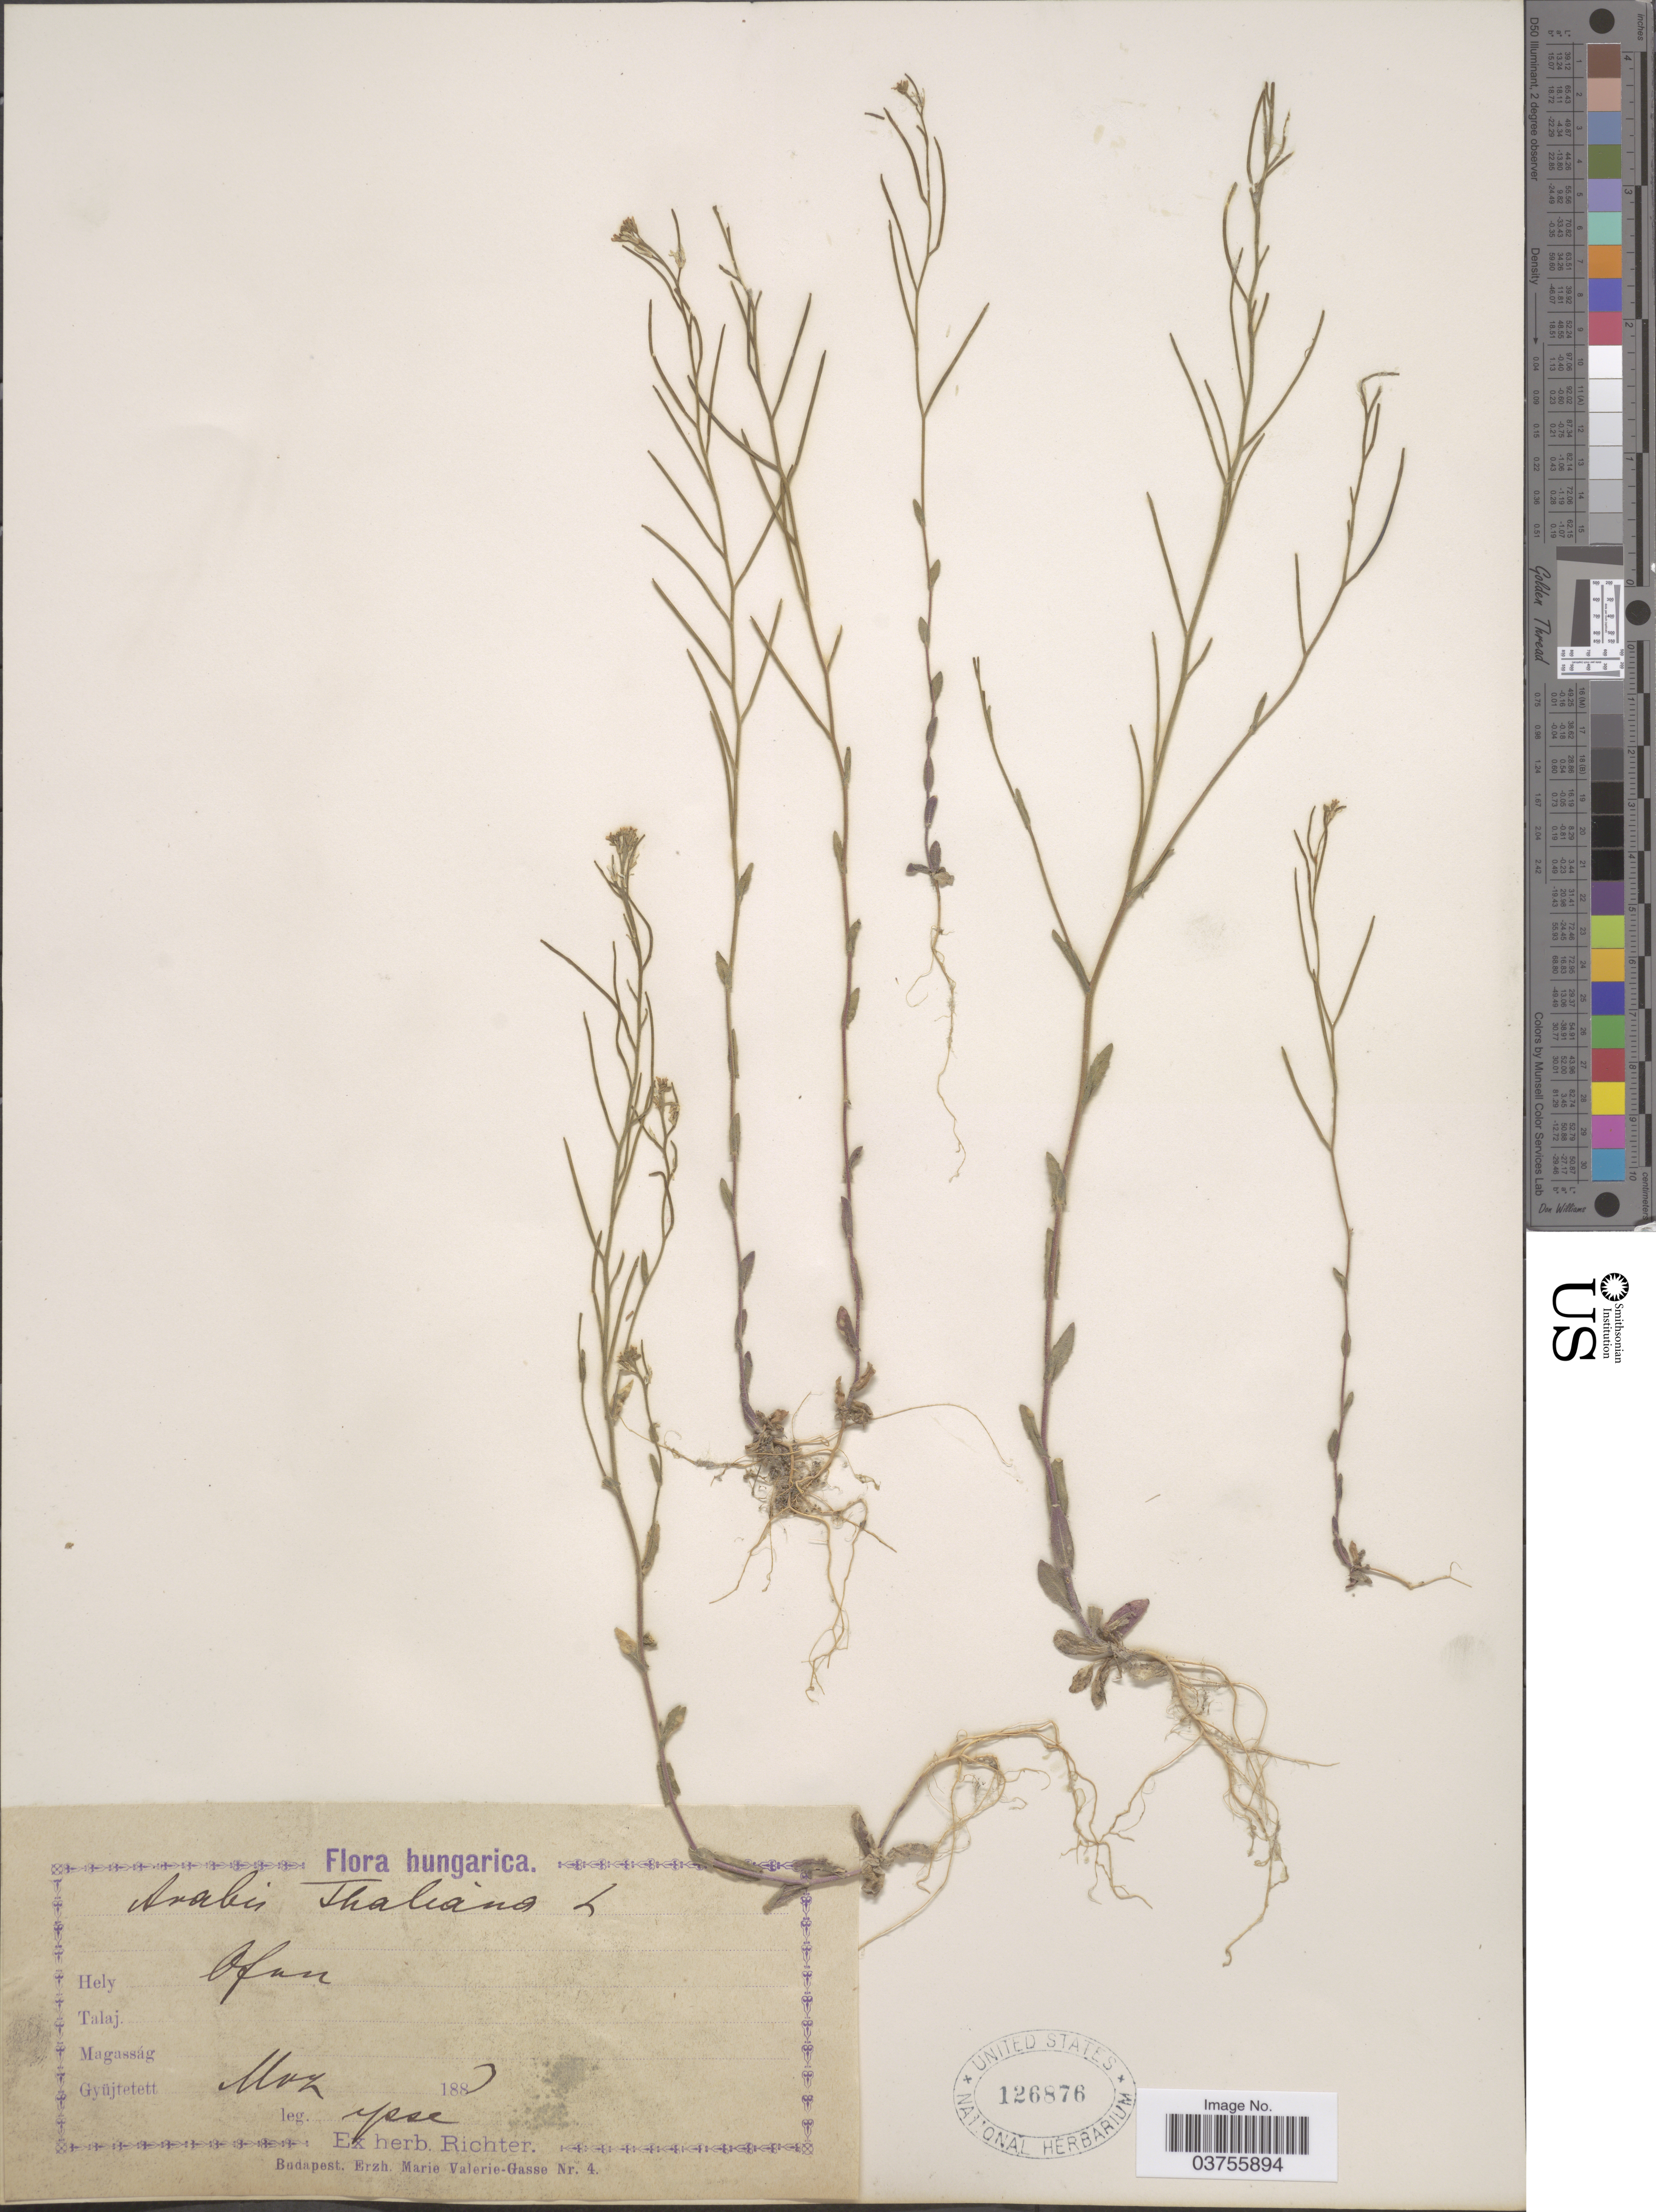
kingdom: Plantae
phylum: Tracheophyta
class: Magnoliopsida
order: Brassicales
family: Brassicaceae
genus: Arabidopsis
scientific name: Arabidopsis thaliana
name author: (L.) Heynh.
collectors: -- Richter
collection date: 1883-03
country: Hungary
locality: Ofan.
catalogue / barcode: US 126876